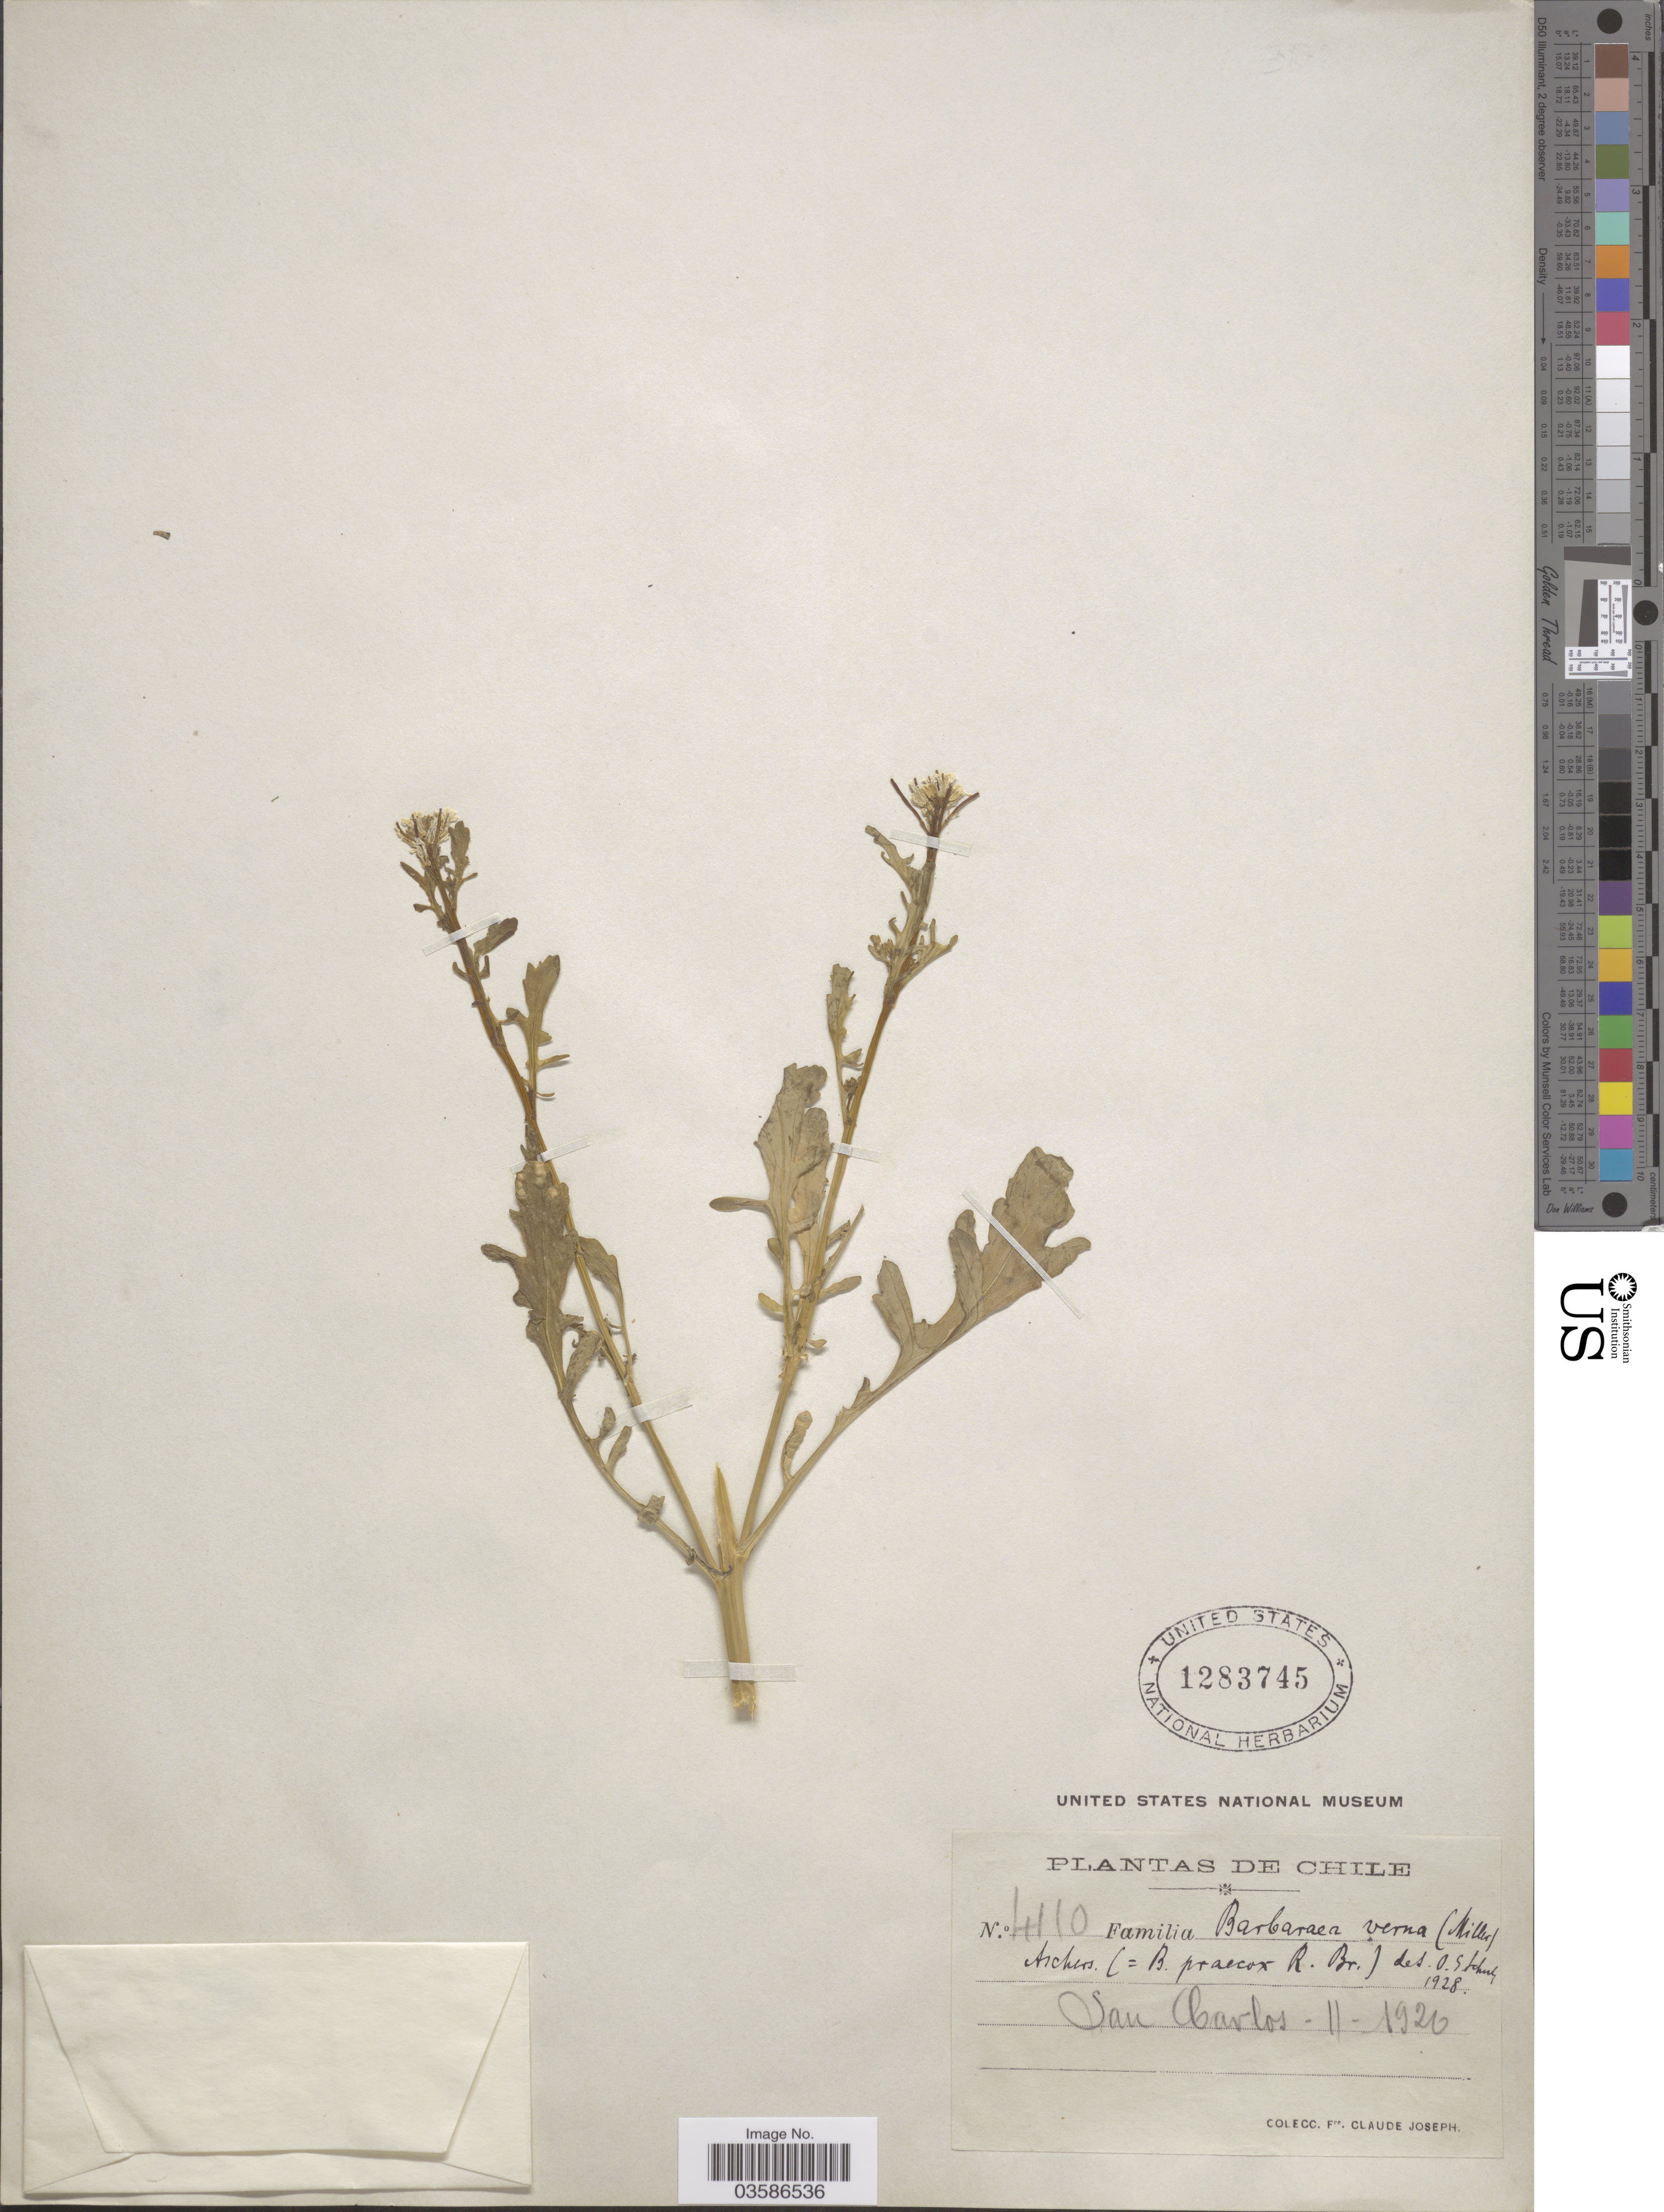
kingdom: Plantae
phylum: Tracheophyta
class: Magnoliopsida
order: Brassicales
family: Brassicaceae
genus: Barbarea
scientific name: Barbarea verna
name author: (Mill.) Asch.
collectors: Bro. Claude-Joseph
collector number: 4110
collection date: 1920-11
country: Chile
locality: San Carlos.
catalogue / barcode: US 1283745